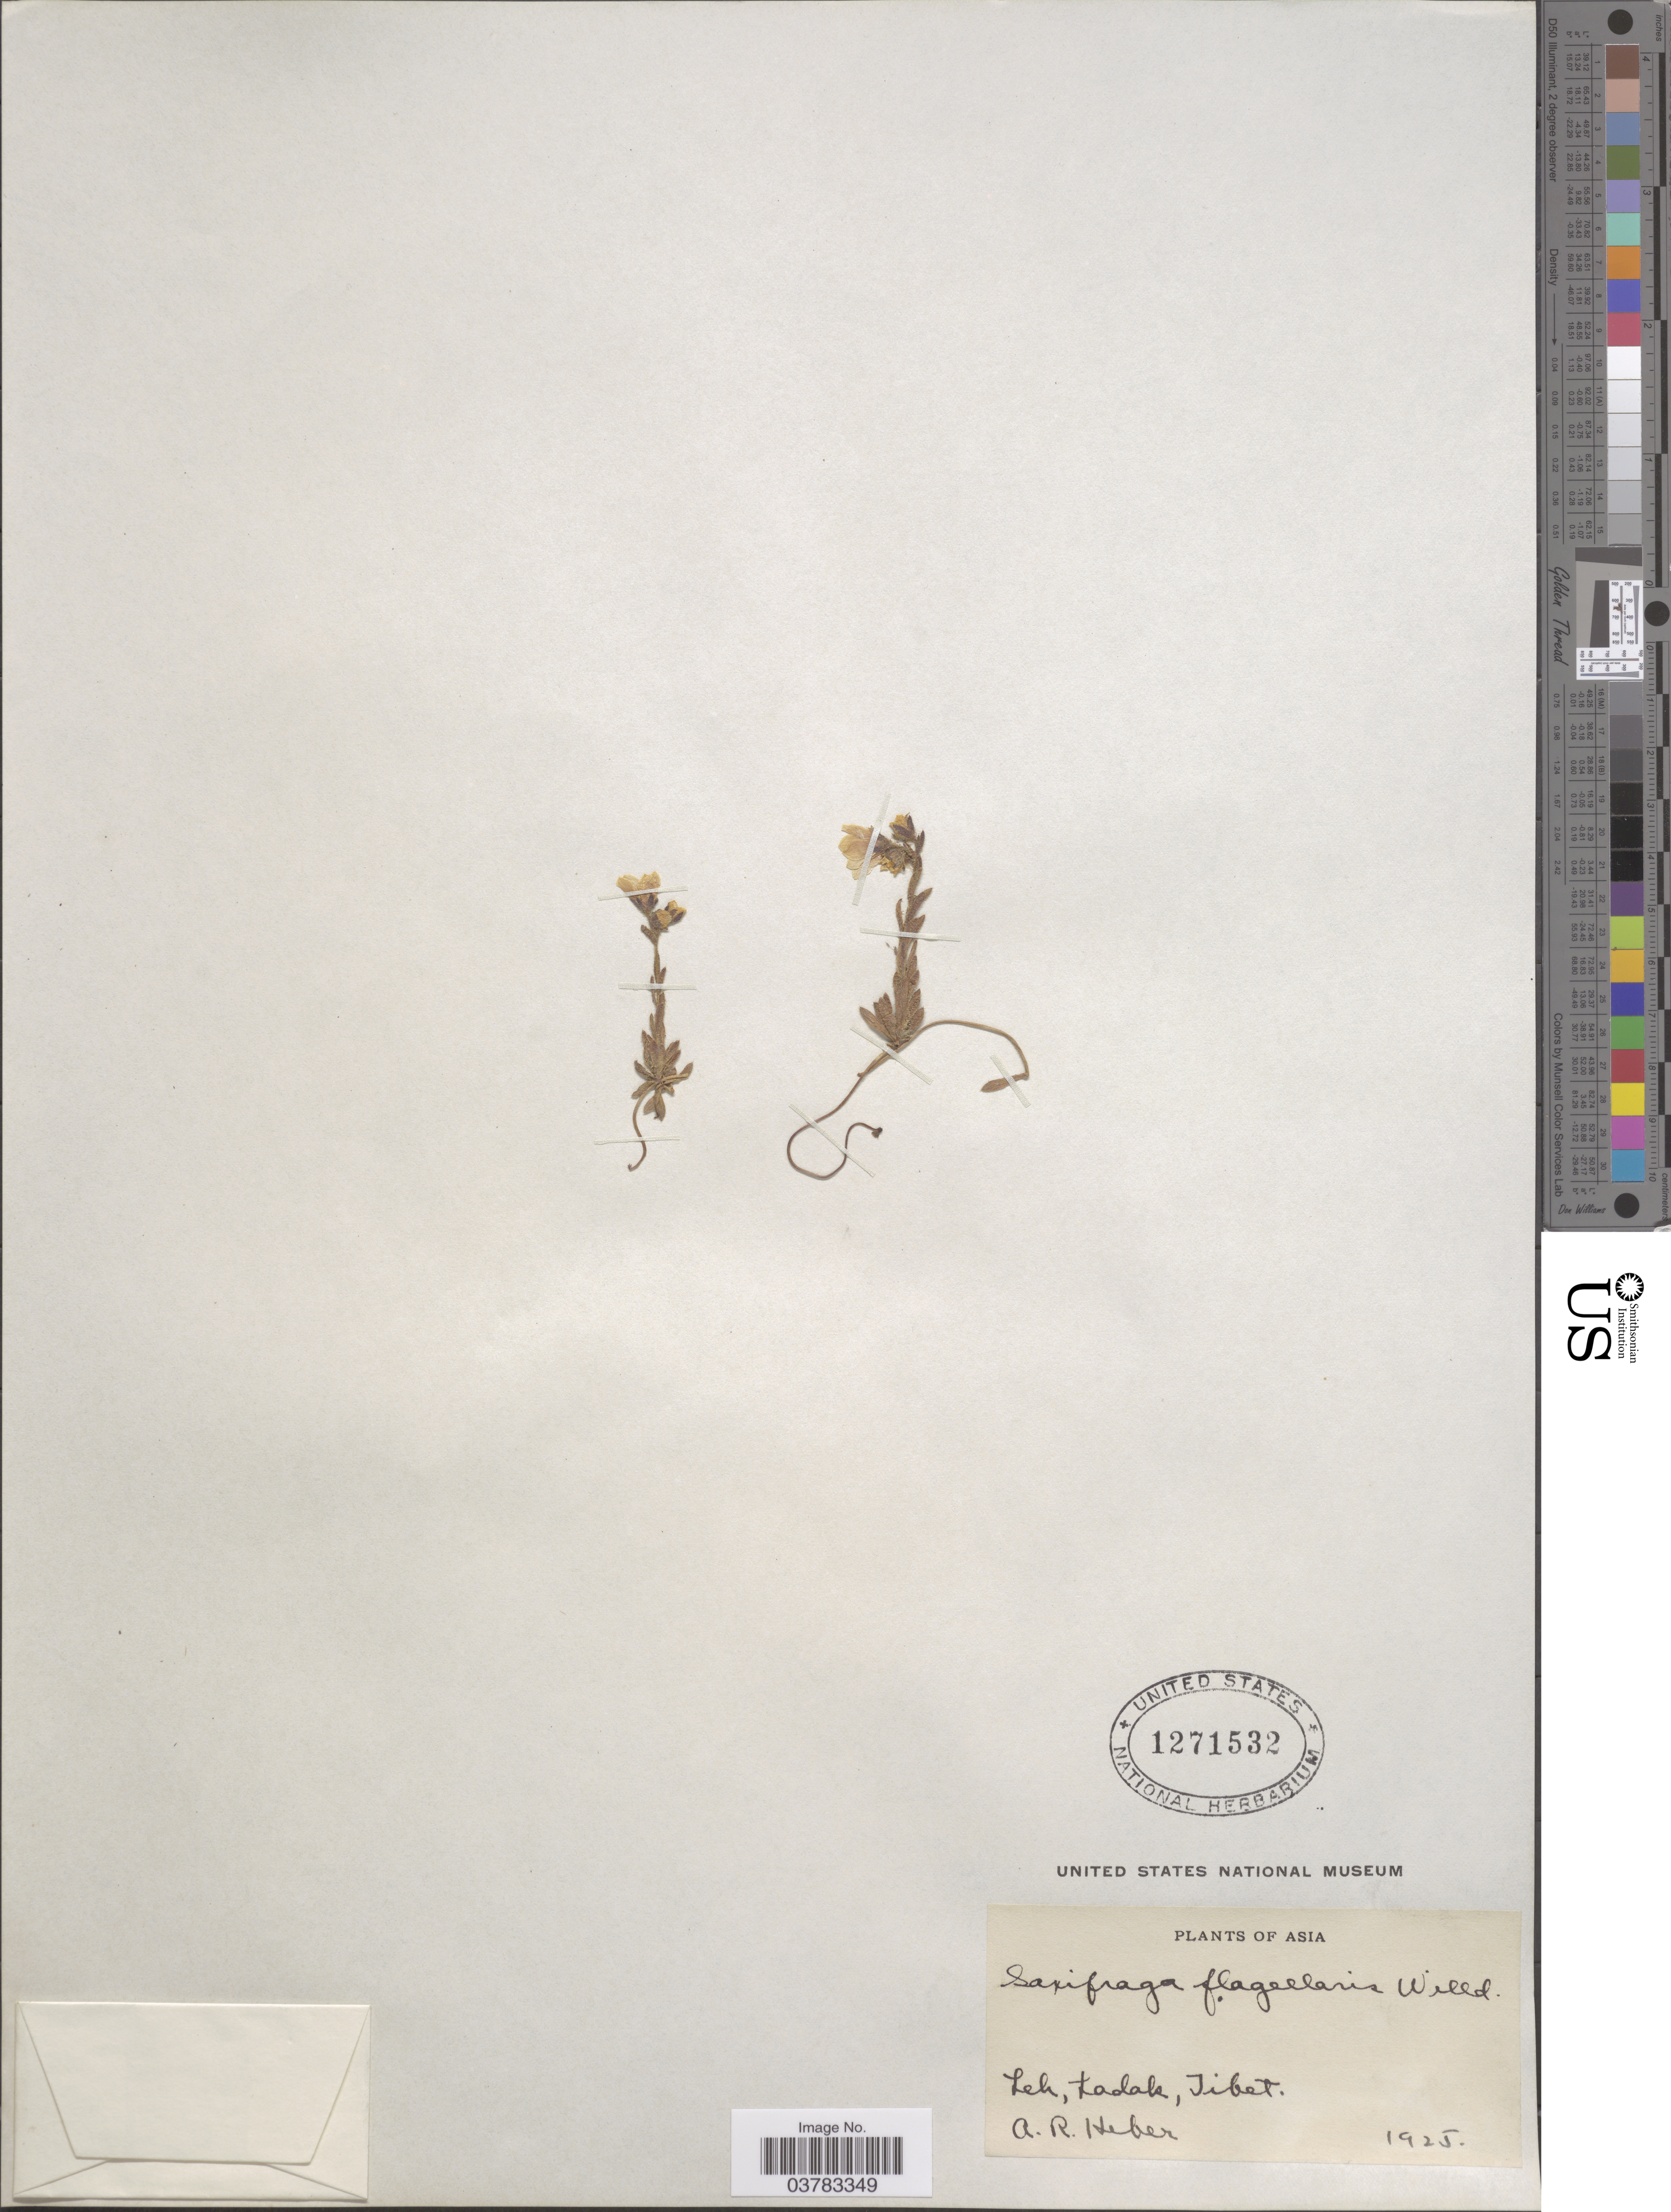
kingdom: Plantae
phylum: Tracheophyta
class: Magnoliopsida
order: Saxifragales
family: Saxifragaceae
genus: Saxifraga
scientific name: Saxifraga flagellaris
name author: Willd. ex Sternb.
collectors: A. Heber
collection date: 1925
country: China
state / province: Xizang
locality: Lek, Kadak, Tibet.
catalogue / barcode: US 1271532